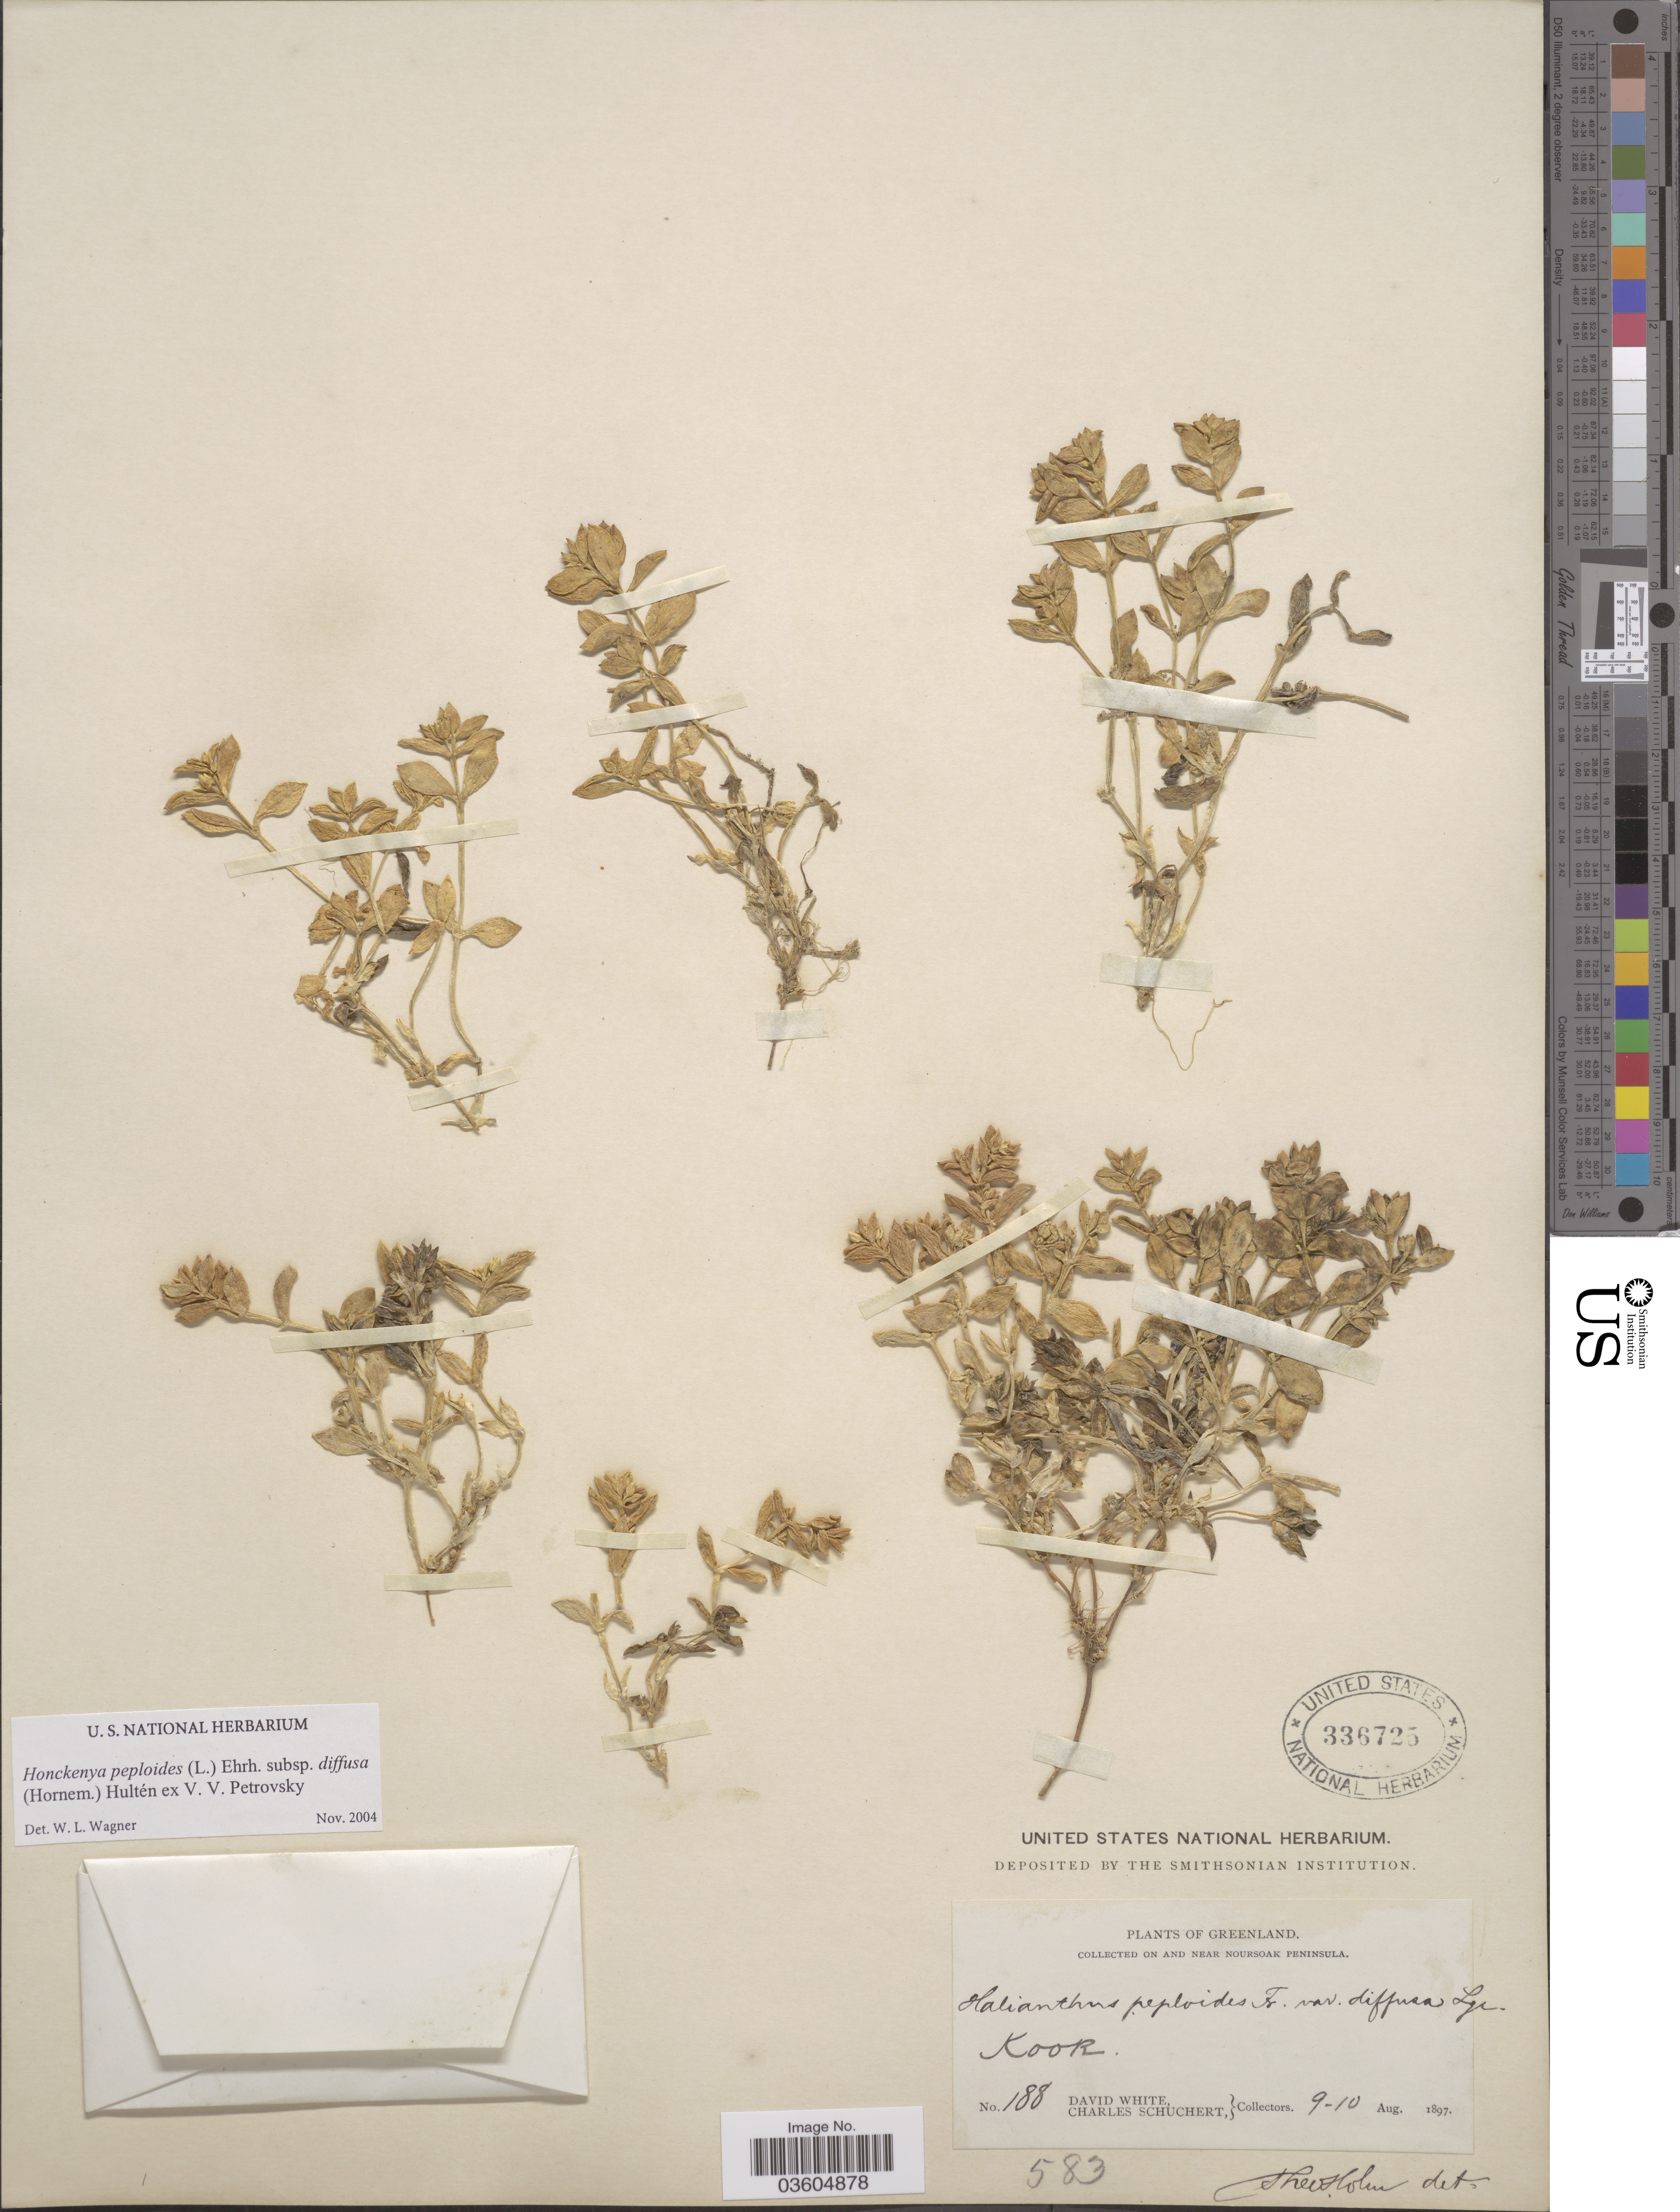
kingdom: Plantae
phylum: Tracheophyta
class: Magnoliopsida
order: Caryophyllales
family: Caryophyllaceae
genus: Honckenya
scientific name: Honckenya peploides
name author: (L.) Ehrh.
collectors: D. White & C. Schuchert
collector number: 188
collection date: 1897-08-09/1897-08-10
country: Greenland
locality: On and near Noursoak Peninsula. Koor.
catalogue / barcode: US 336725